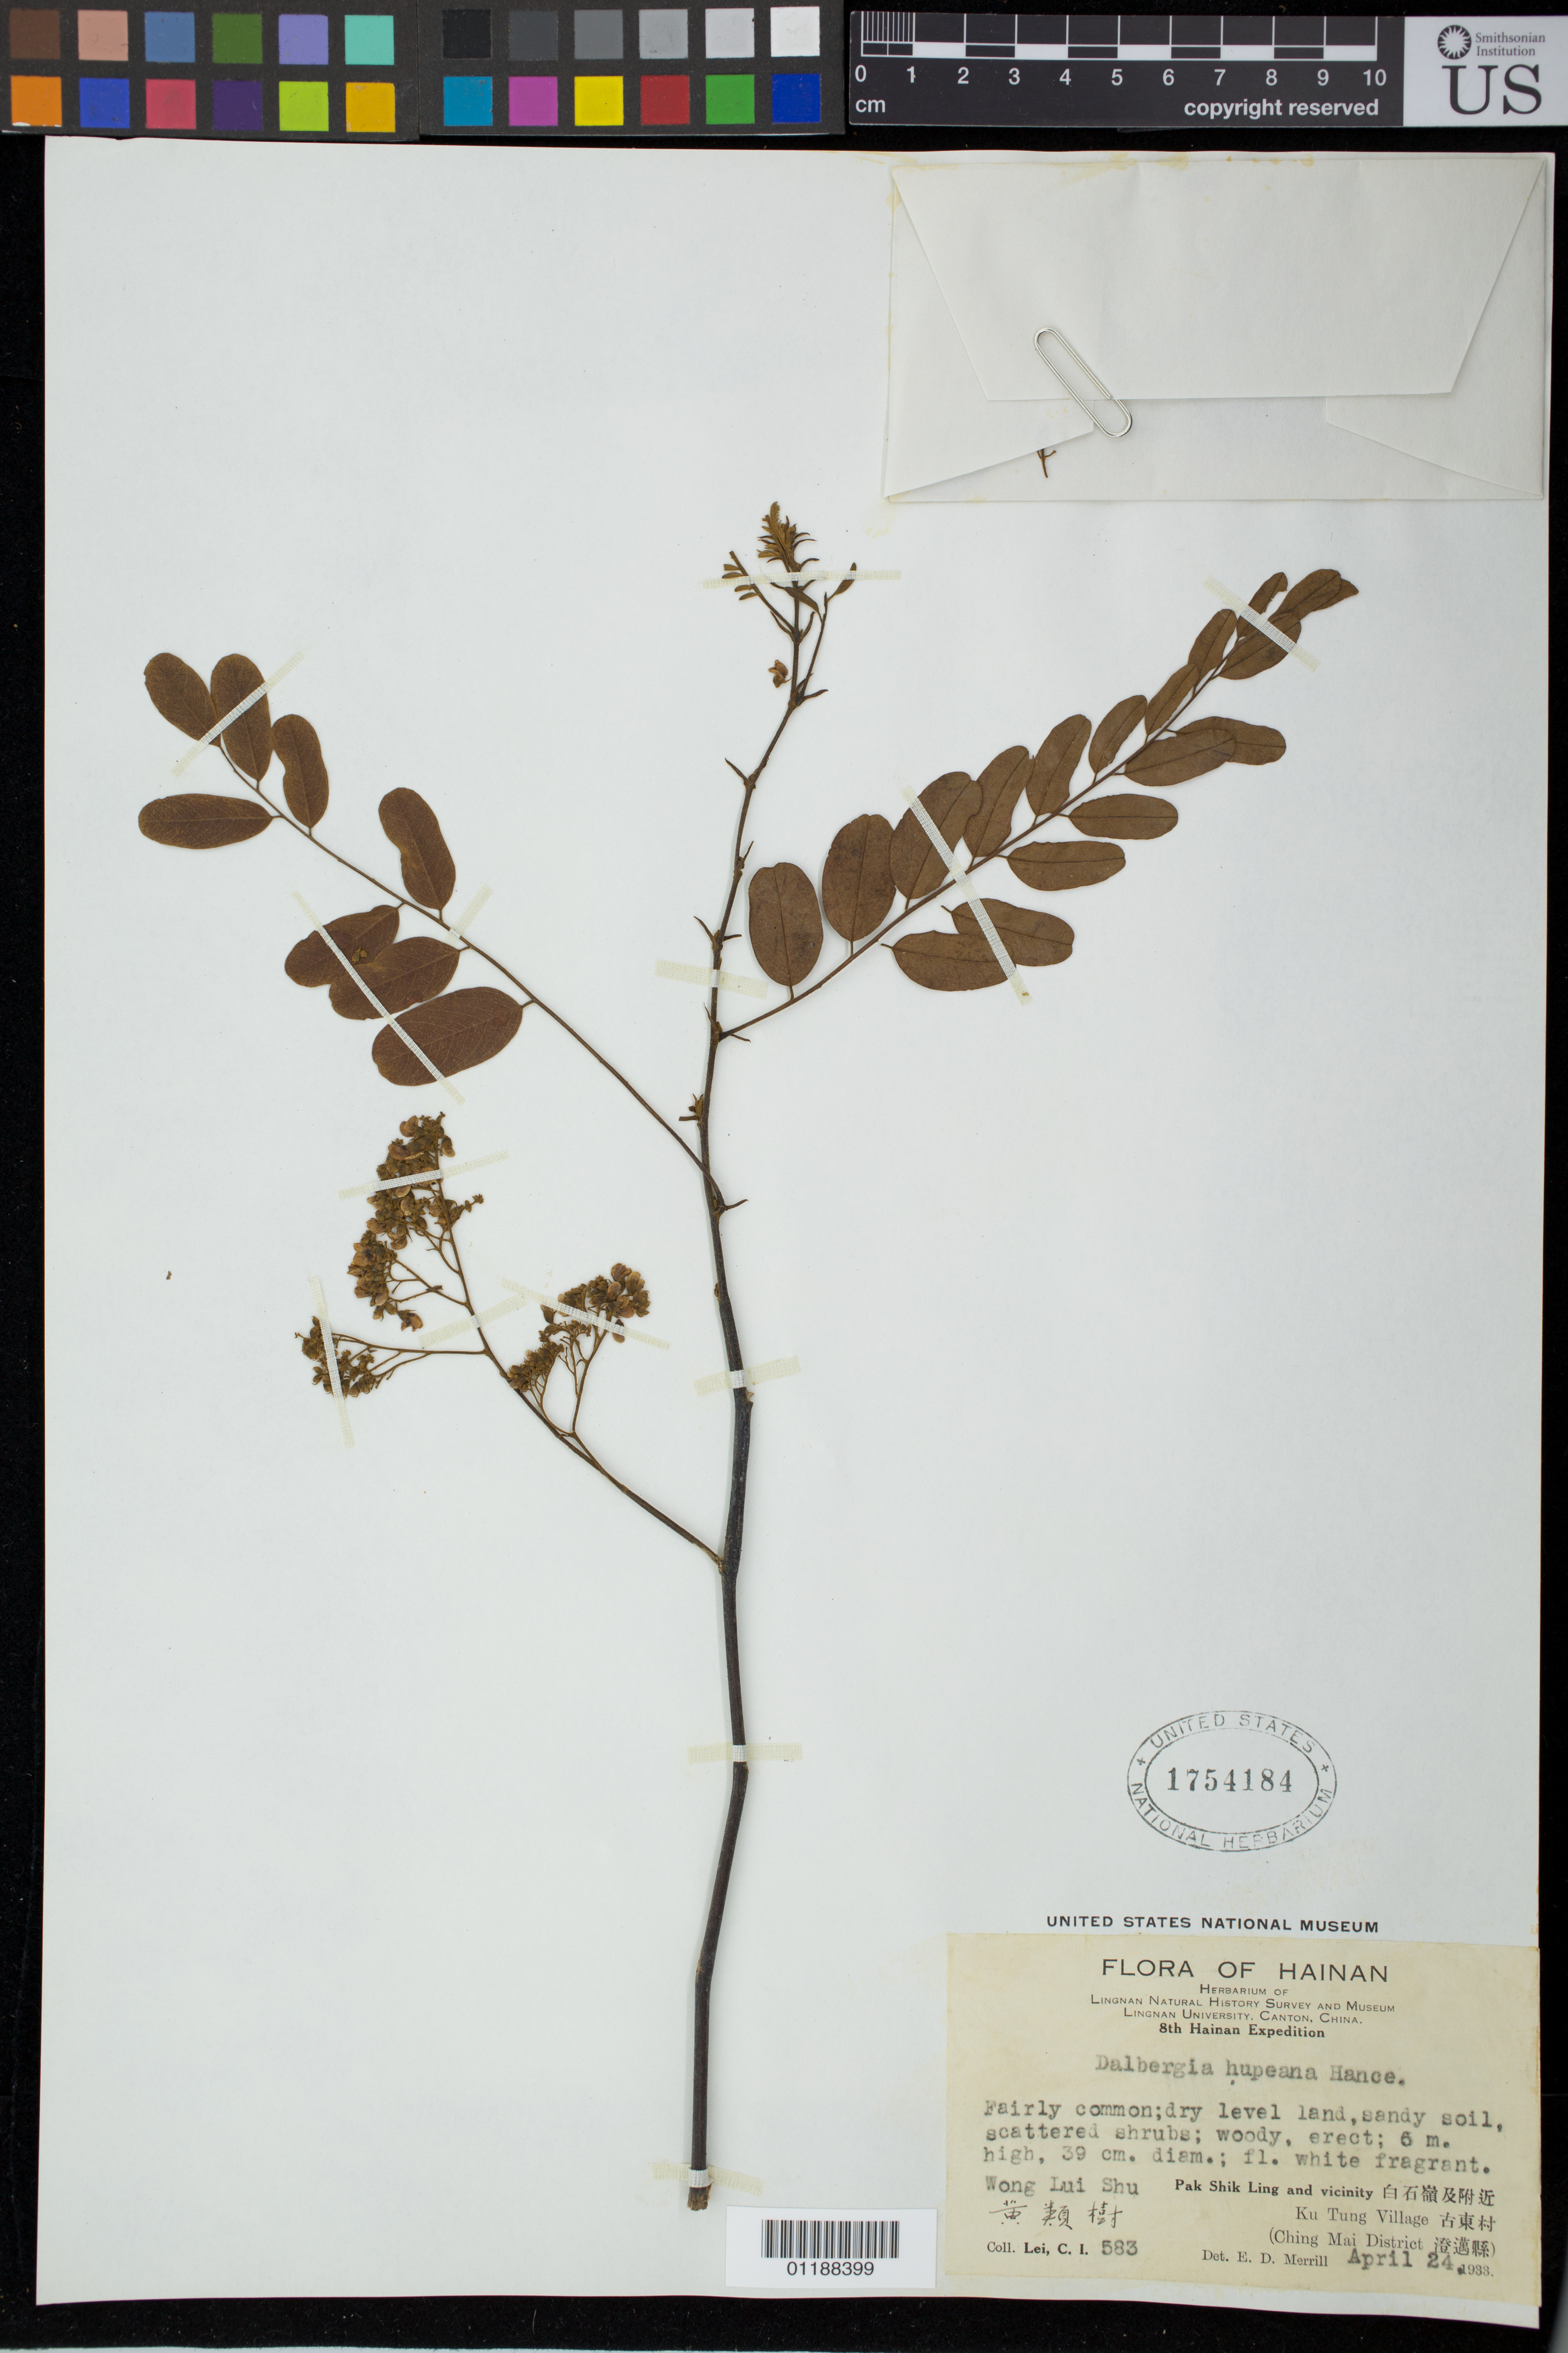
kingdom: Plantae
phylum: Tracheophyta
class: Magnoliopsida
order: Fabales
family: Fabaceae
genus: Dalbergia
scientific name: Dalbergia hupeana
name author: Hance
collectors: C. I. Lei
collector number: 583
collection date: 1933-04-24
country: China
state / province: Hainan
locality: Wong Liu Shu; Pak Shik Ling and Vicinity; Ku Tung Village Ching Mai District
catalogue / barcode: US 1754184